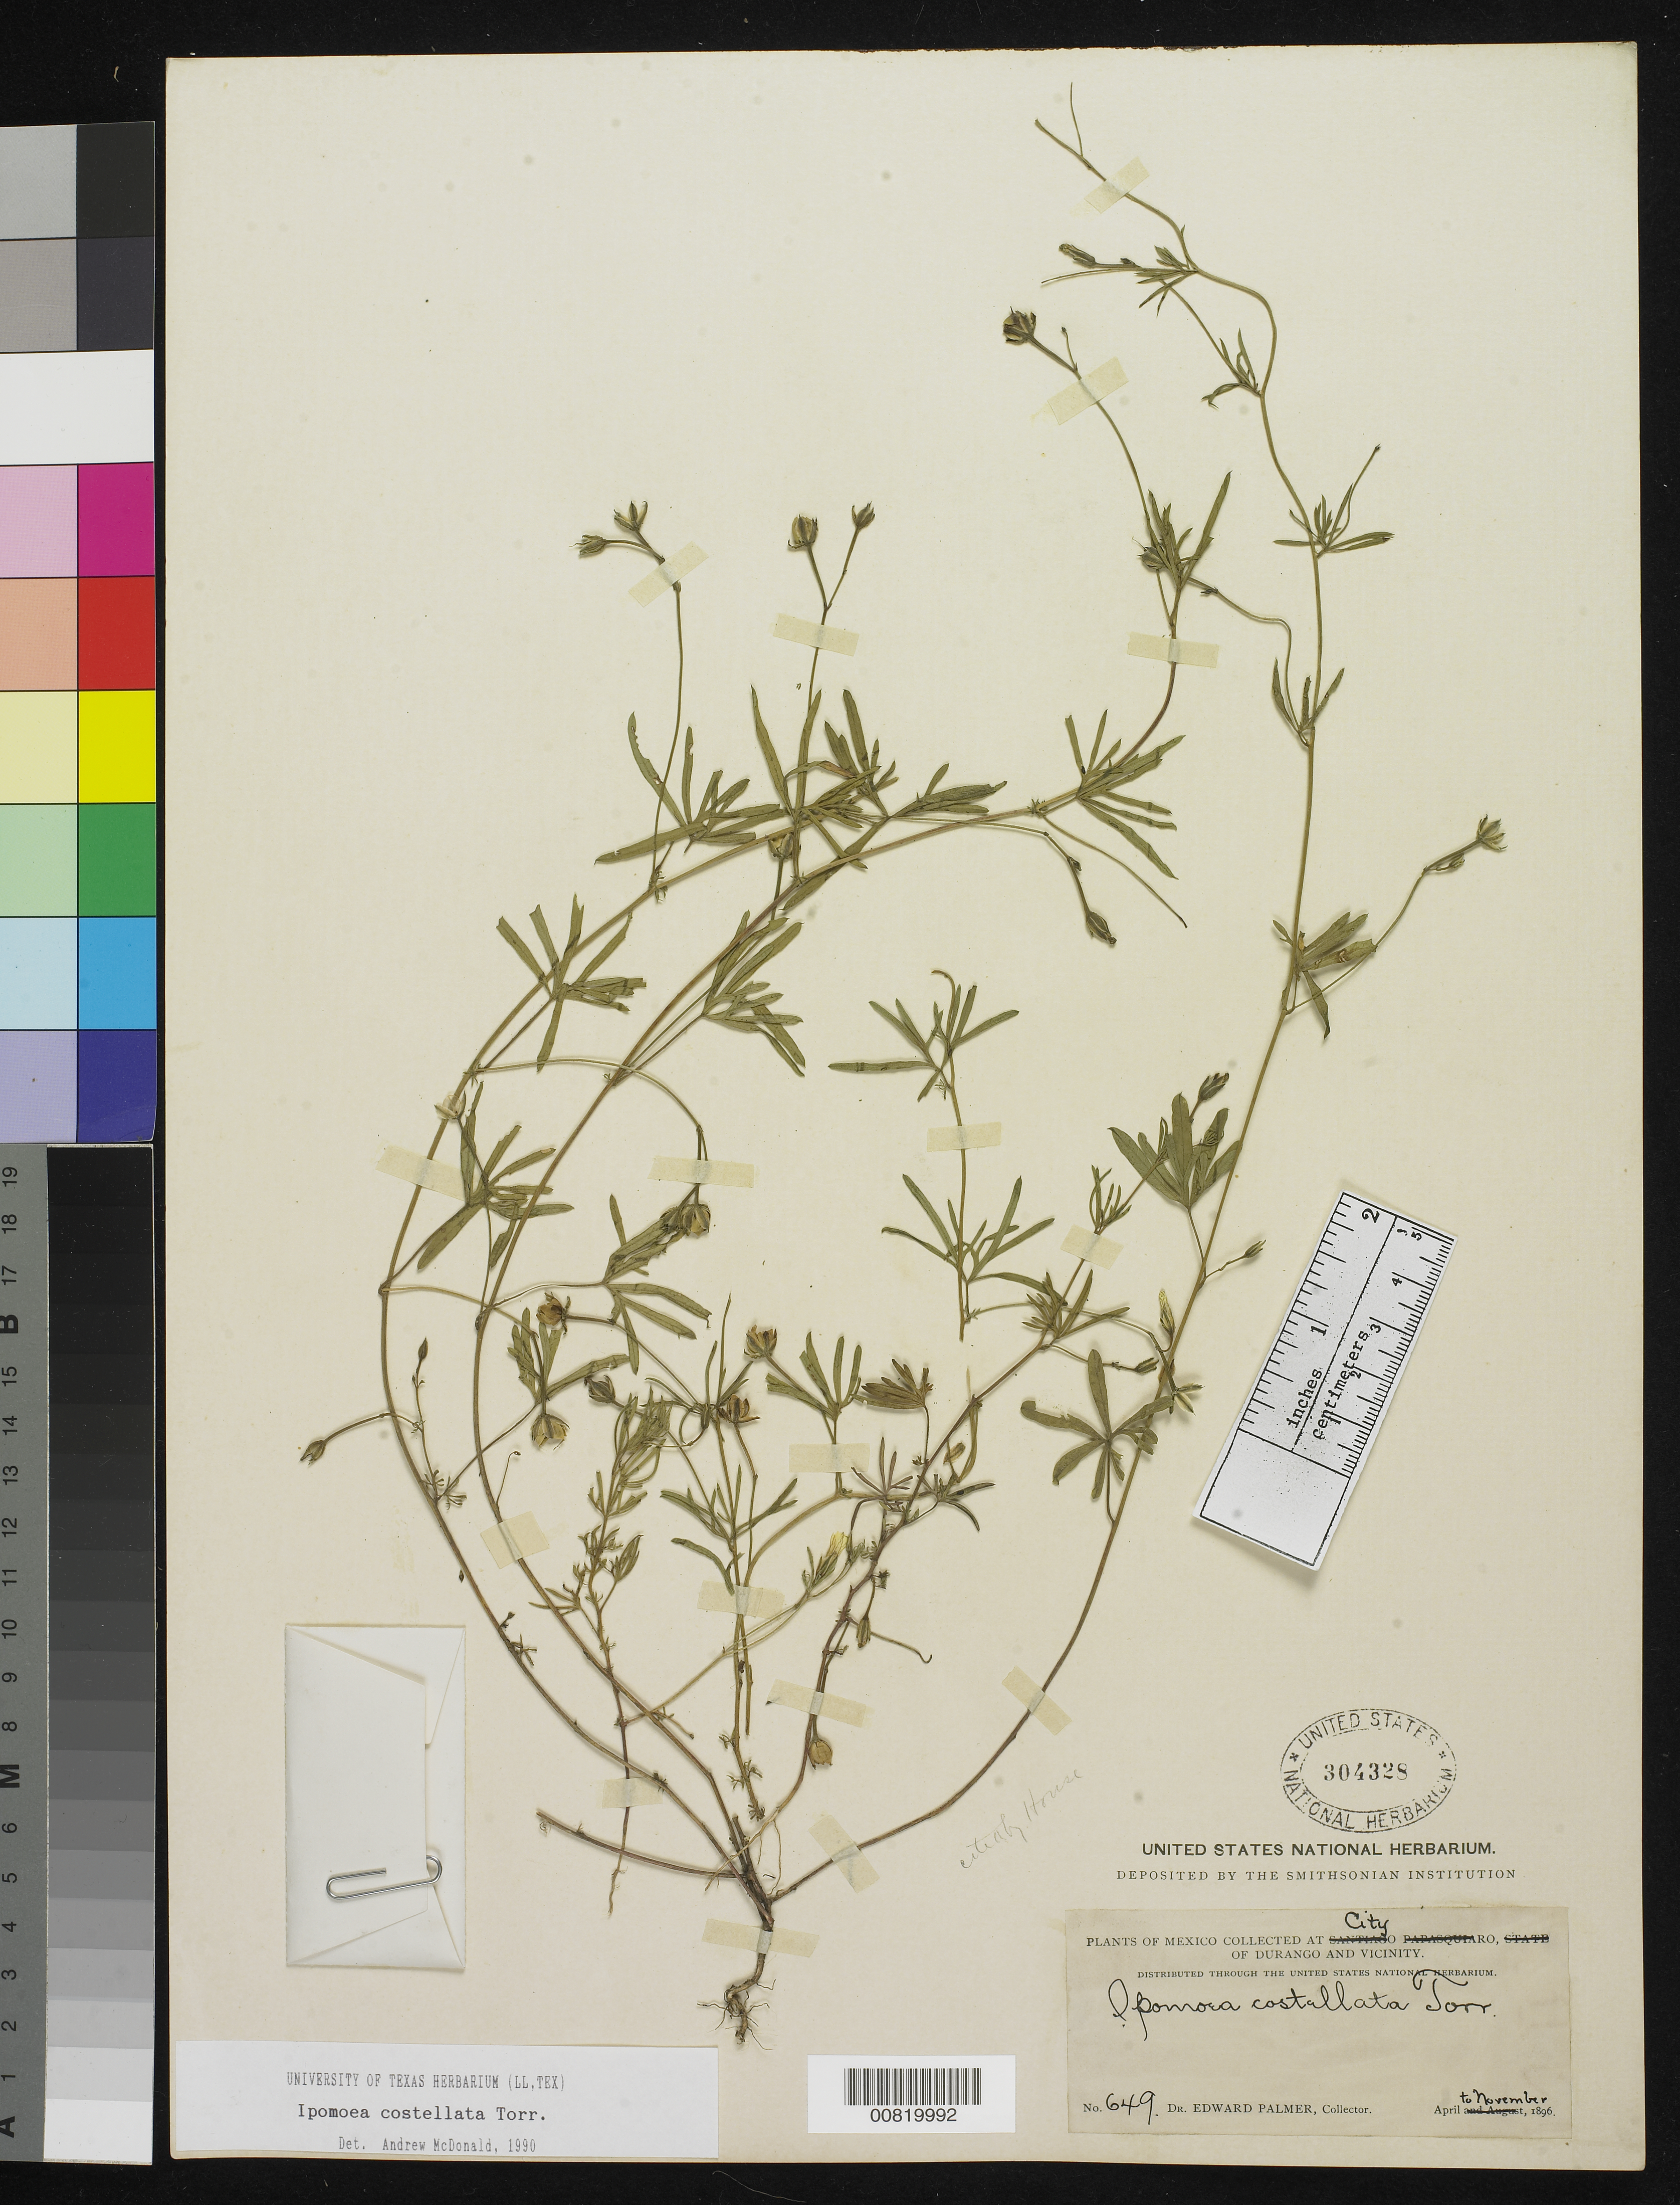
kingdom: Plantae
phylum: Tracheophyta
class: Magnoliopsida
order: Solanales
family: Convolvulaceae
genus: Ipomoea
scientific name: Ipomoea costellata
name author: Torr.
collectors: E. Palmer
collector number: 649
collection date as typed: Apr 1896 to -- Nov 1896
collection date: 1896-04/1896-11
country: Mexico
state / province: Durango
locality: City of Durango and vicinity.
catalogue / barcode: US 304328